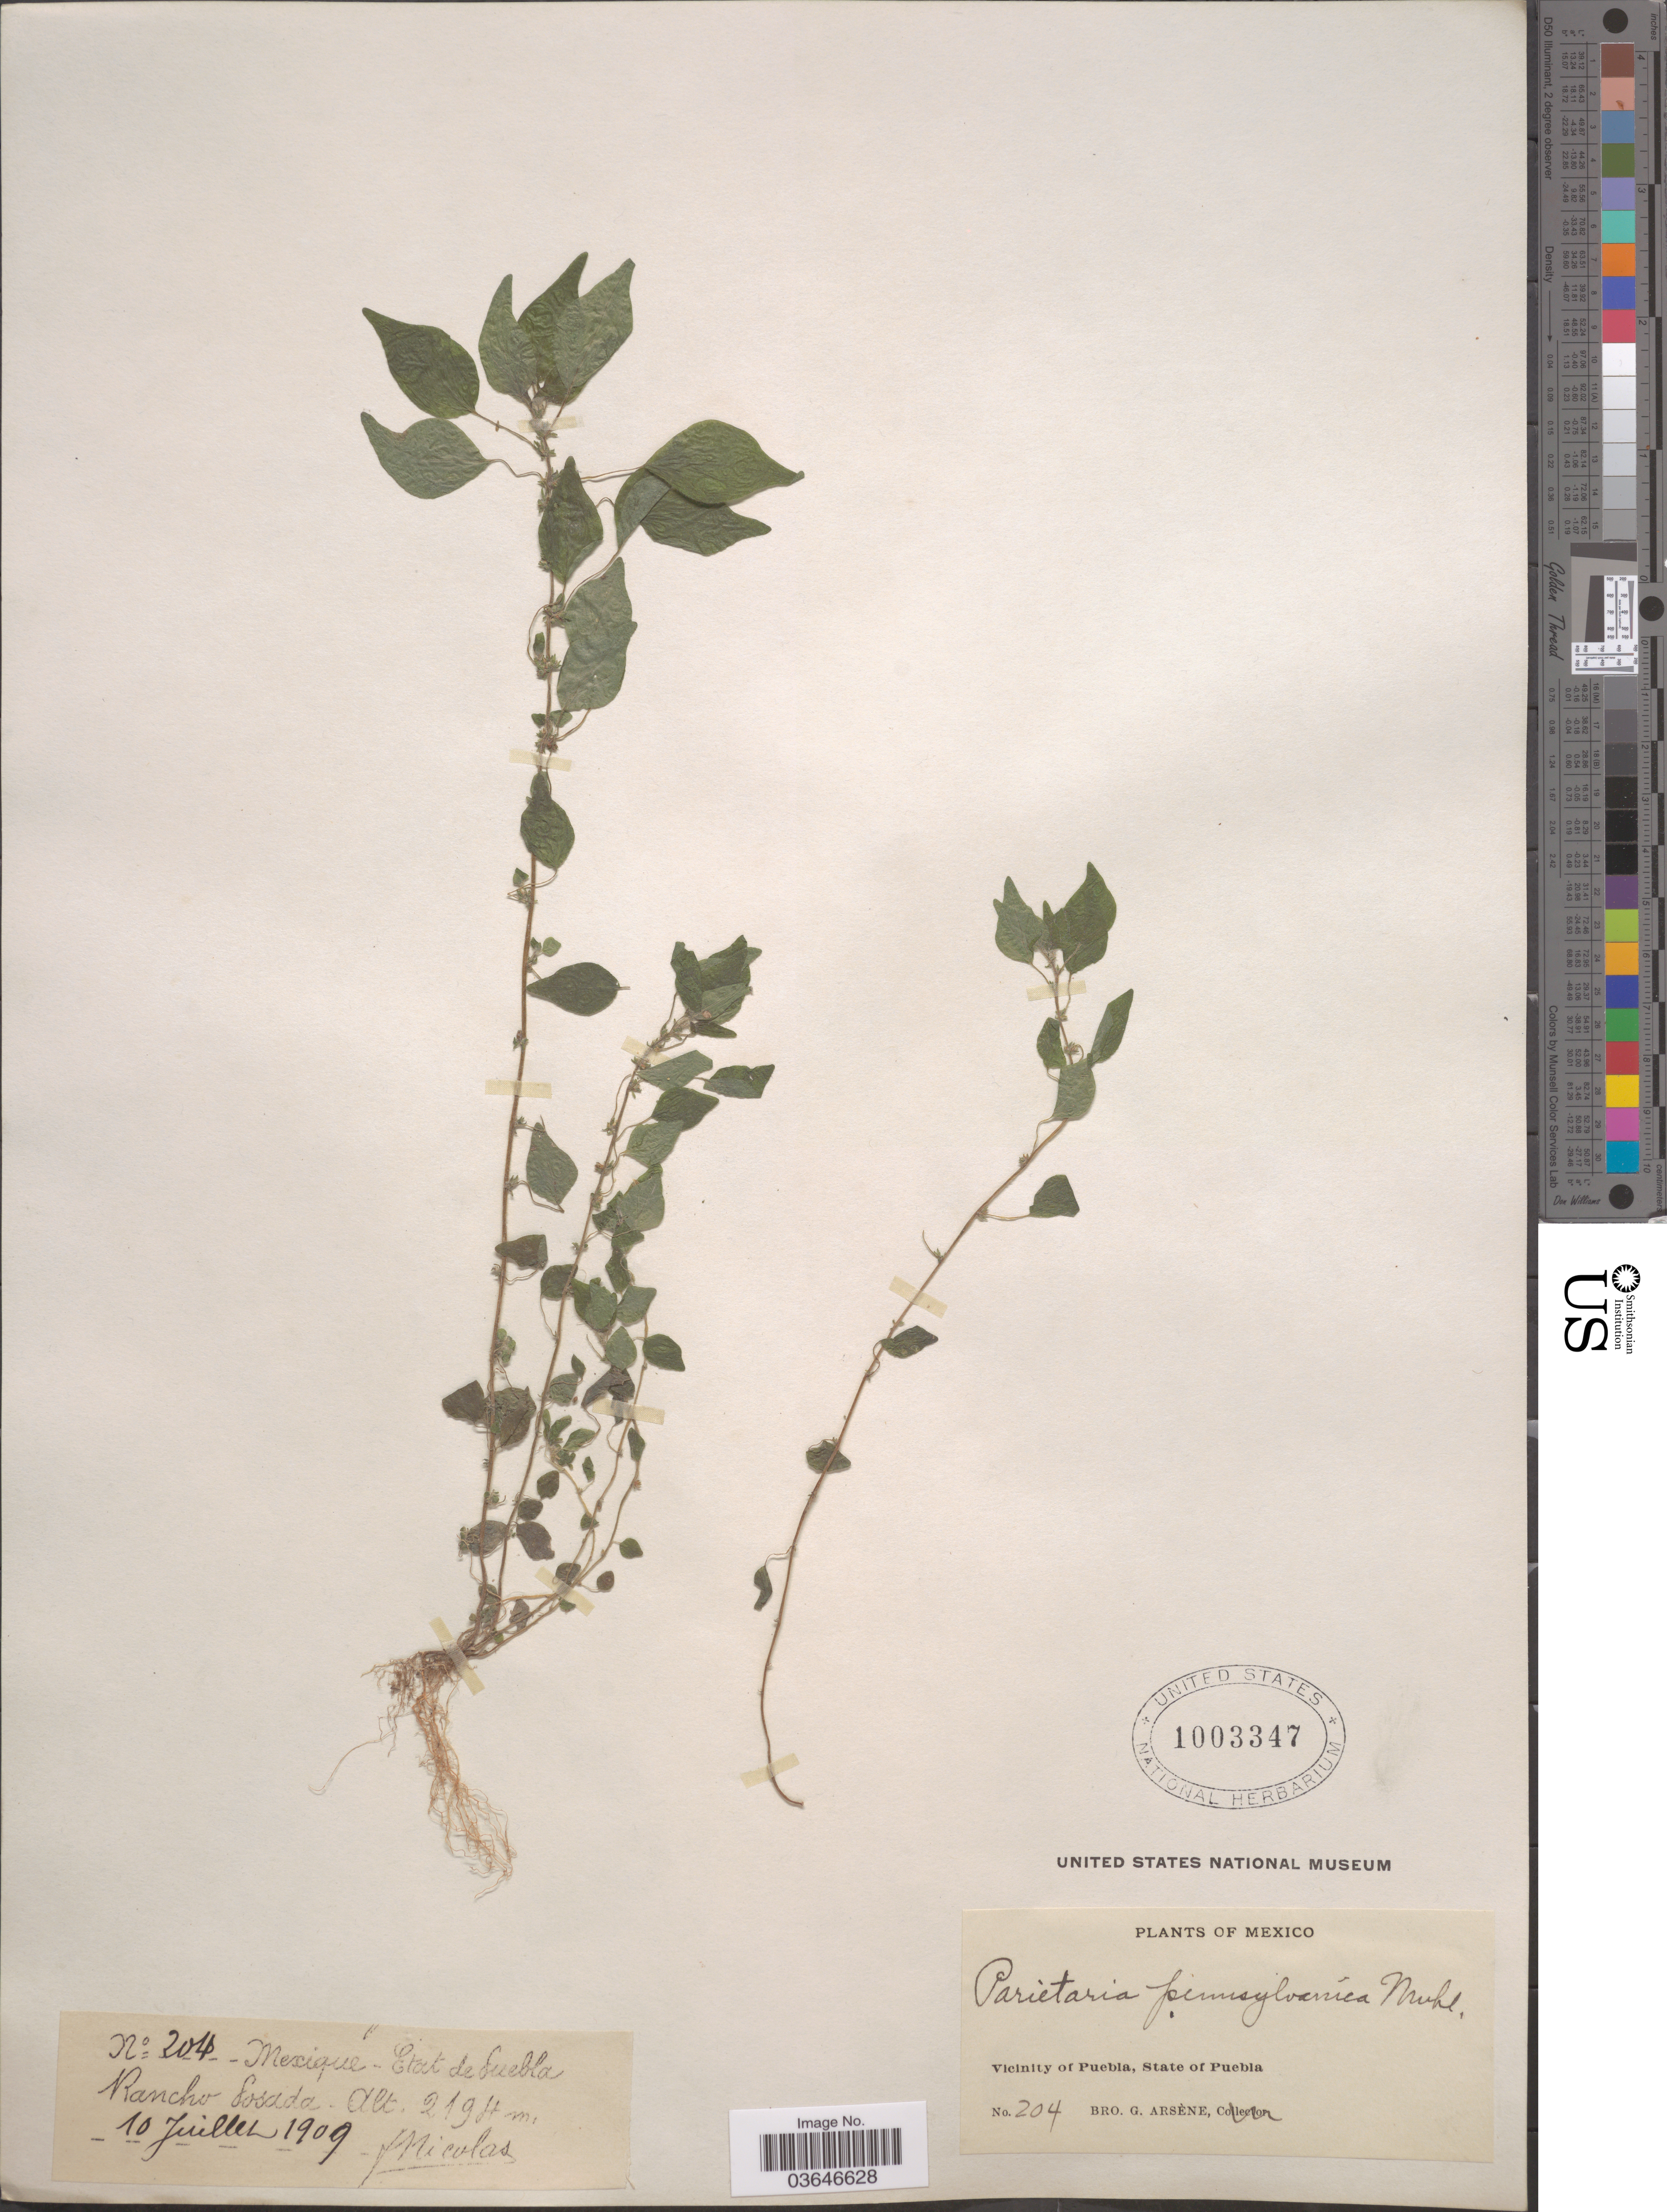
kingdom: Plantae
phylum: Tracheophyta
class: Magnoliopsida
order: Rosales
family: Urticaceae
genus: Parietaria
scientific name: Parietaria pensylvanica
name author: Muhl. ex Willd.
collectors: Bro. G. Arsène & F. Nicolas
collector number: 204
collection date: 1909-07-10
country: Mexico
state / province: Puebla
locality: Vicinity of Puebla, State of Puebla. Rancho Posada.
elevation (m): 2194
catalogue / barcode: US 1003347